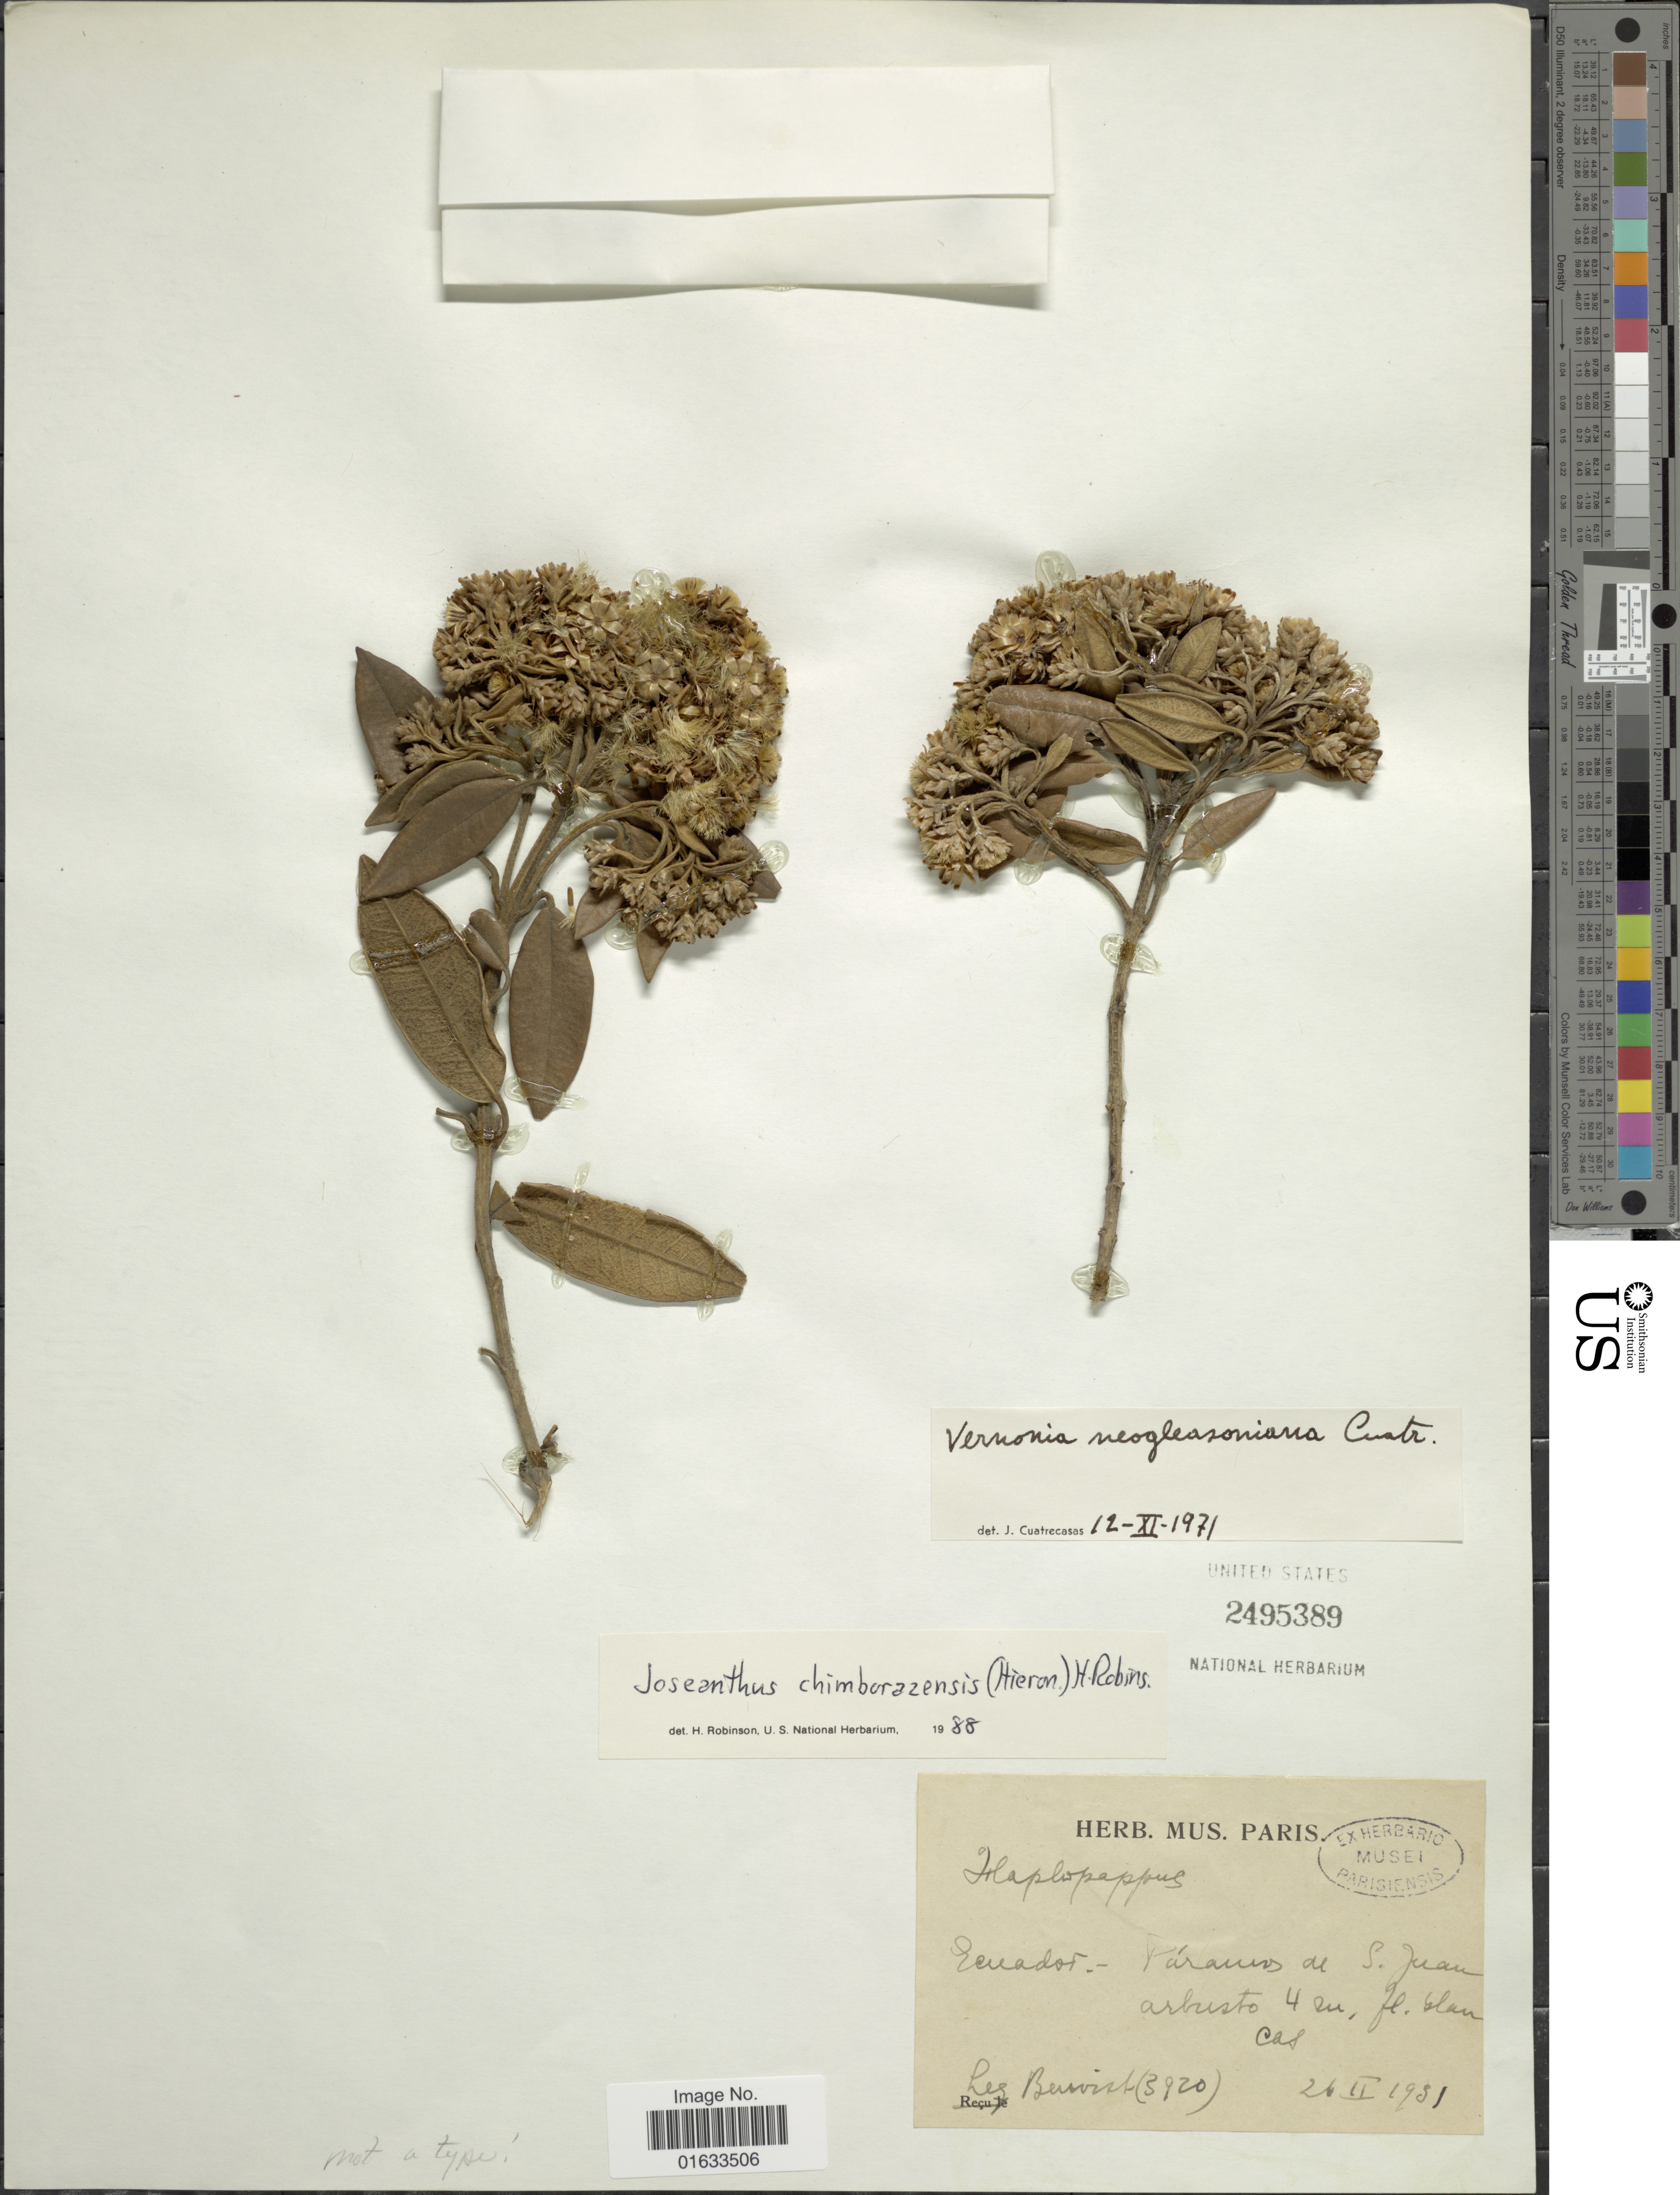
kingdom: Plantae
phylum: Tracheophyta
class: Magnoliopsida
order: Asterales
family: Asteraceae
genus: Joseanthus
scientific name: Joseanthus chimborazensis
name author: (Hieron.) H. Rob.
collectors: -- Benoist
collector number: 3920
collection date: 1931-02-26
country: Ecuador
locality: Páramos de S. Juan.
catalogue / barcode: US 2495389